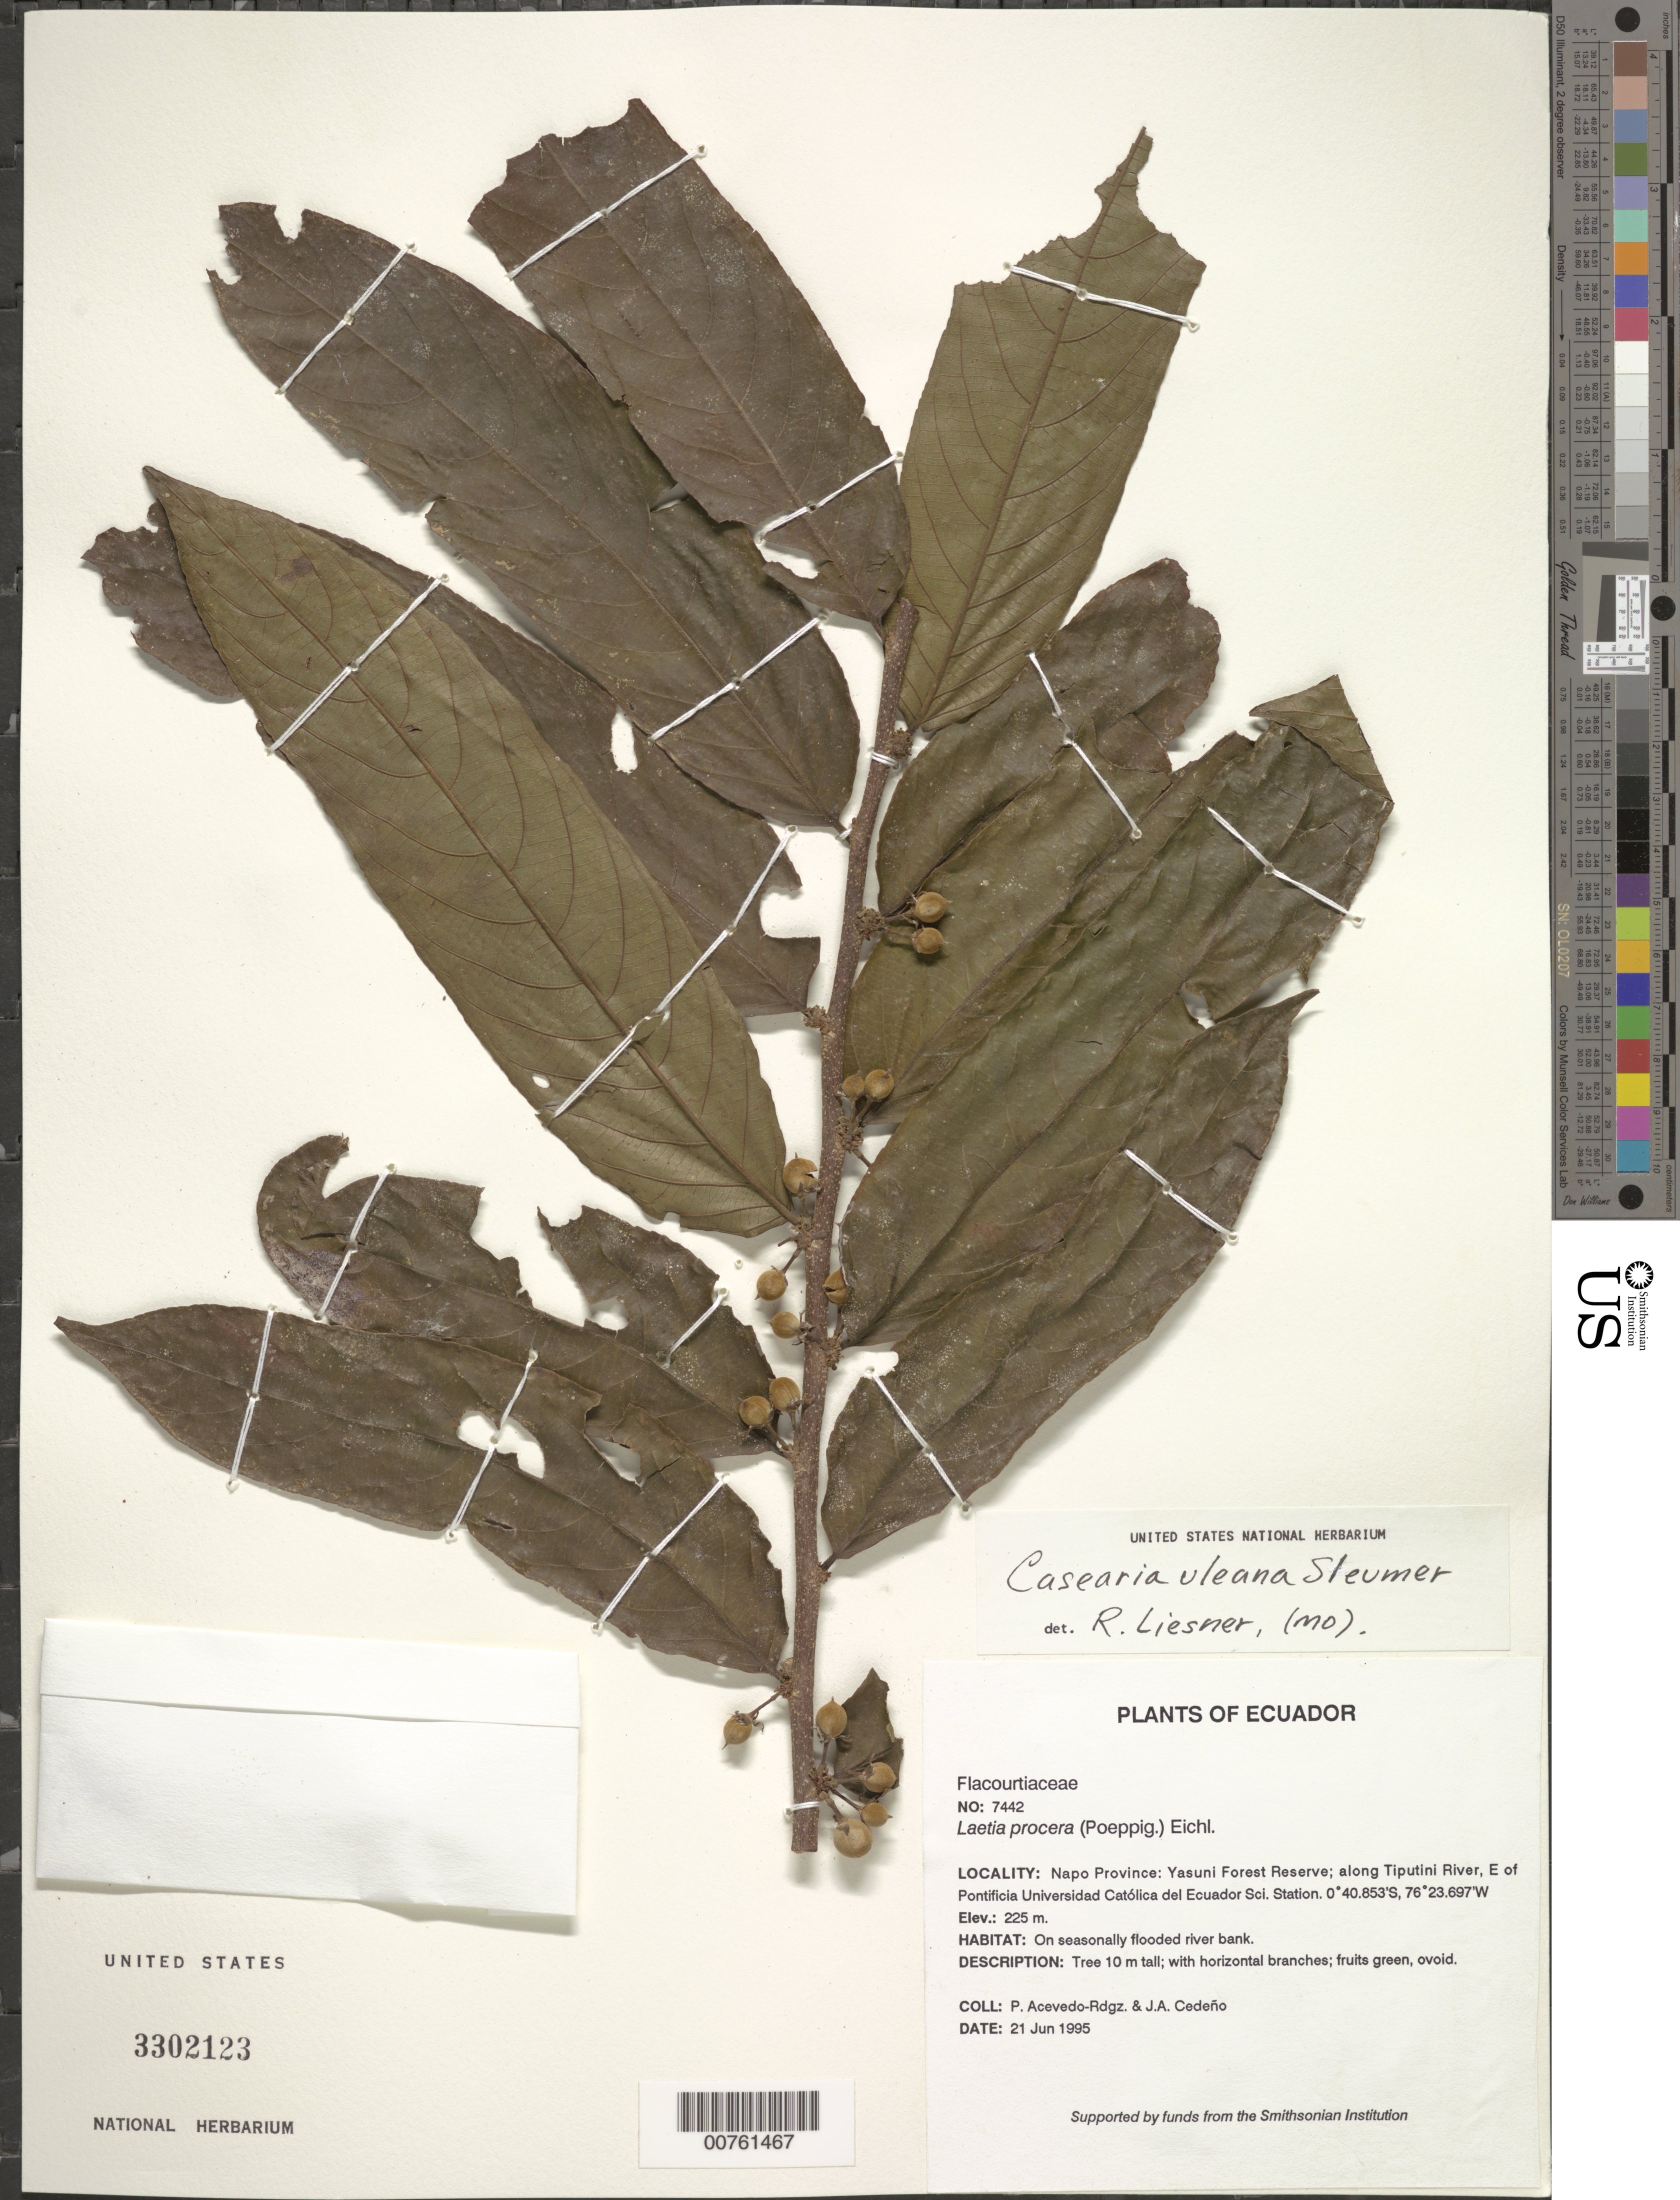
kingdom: Plantae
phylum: Tracheophyta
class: Magnoliopsida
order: Malpighiales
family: Salicaceae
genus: Casearia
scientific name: Casearia uleana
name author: Sleumer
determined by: Liesner, R. L.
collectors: P. Acevedo-Rodr. & J. A. Cedeño M.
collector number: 7442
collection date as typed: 21 Jun 1995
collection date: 1995-06-21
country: Ecuador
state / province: Napo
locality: Napo Province: Yasuni Forest Reserve; along Tiputini River, E of Pontificia Universidad Católica del Ecuador Sci. Station.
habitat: On seasonally flooded river bank.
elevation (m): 225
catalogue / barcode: US 3302123